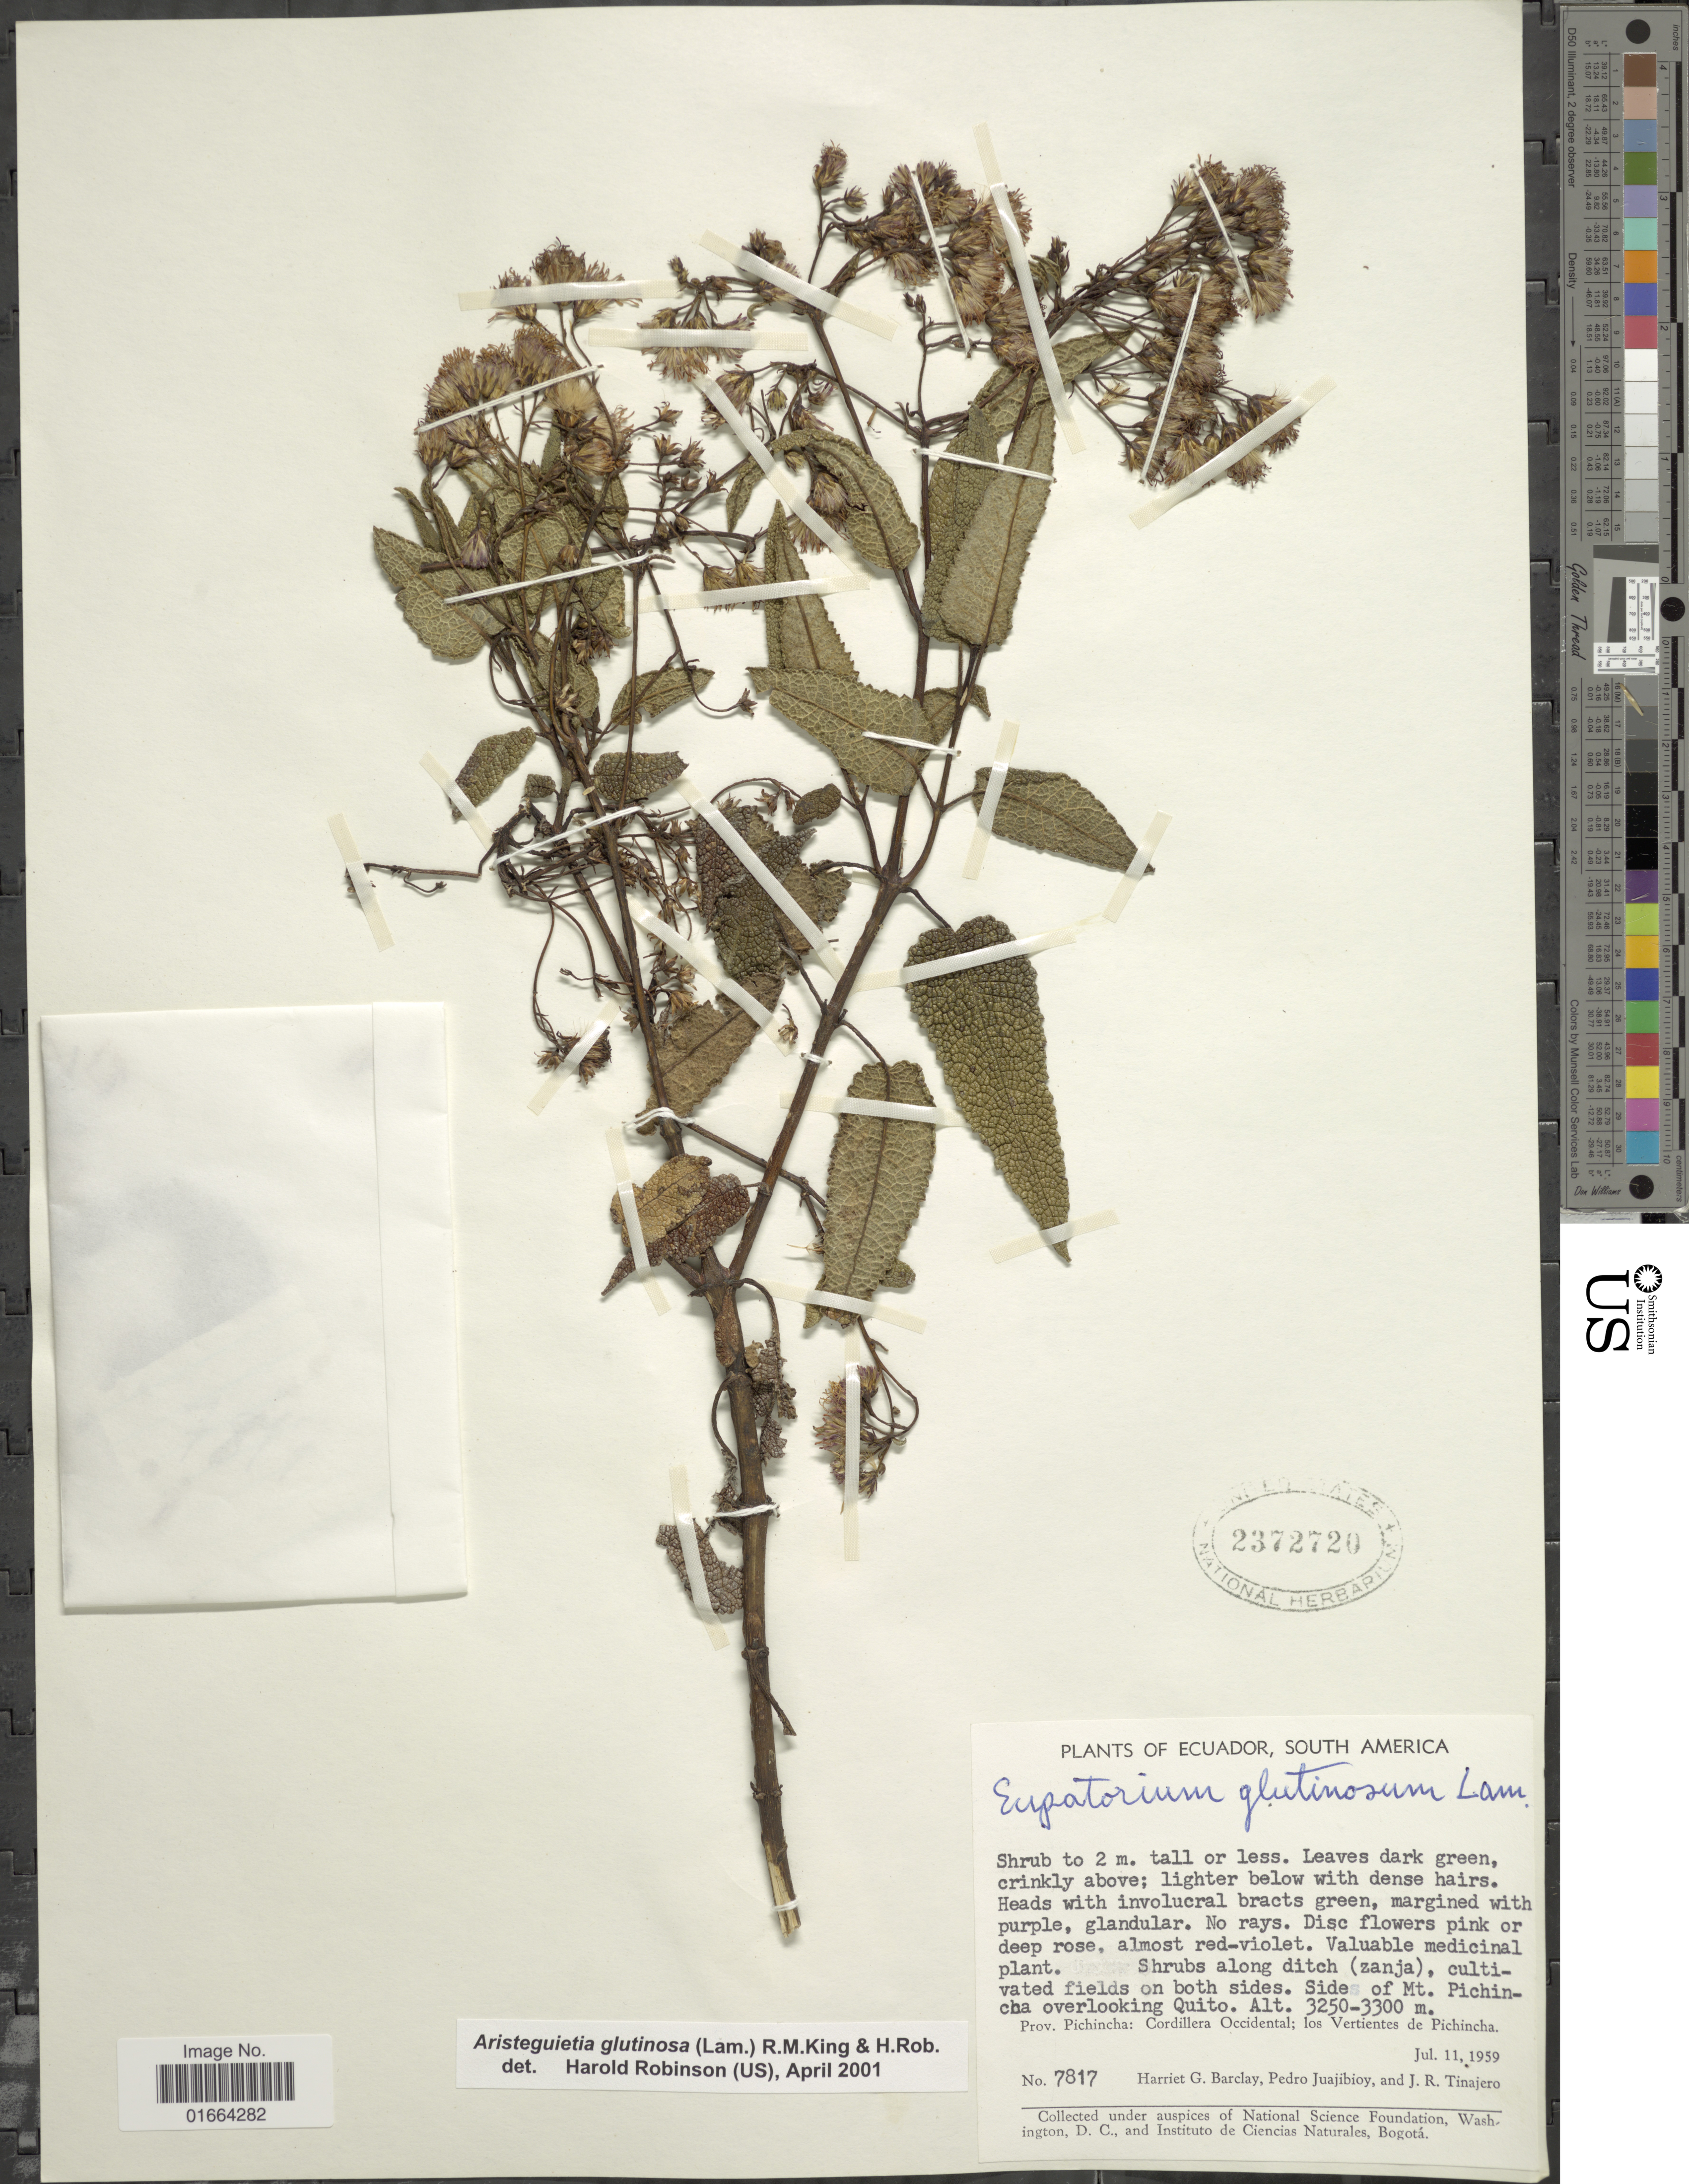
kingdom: Plantae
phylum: Tracheophyta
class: Magnoliopsida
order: Asterales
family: Asteraceae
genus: Aristeguietia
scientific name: Aristeguietia glutinosa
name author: (Lam.) R.M. King & H. Rob.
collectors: H. G. Barclay, P. Juajibioy & J. Tinajero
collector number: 7817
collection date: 1959-07-11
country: Ecuador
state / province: Pichincha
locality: Side of Mt. Pichincha overlooking Quito. Cordillera Occidental; los Vertienes de Pichincha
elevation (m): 3250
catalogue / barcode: US 2372720